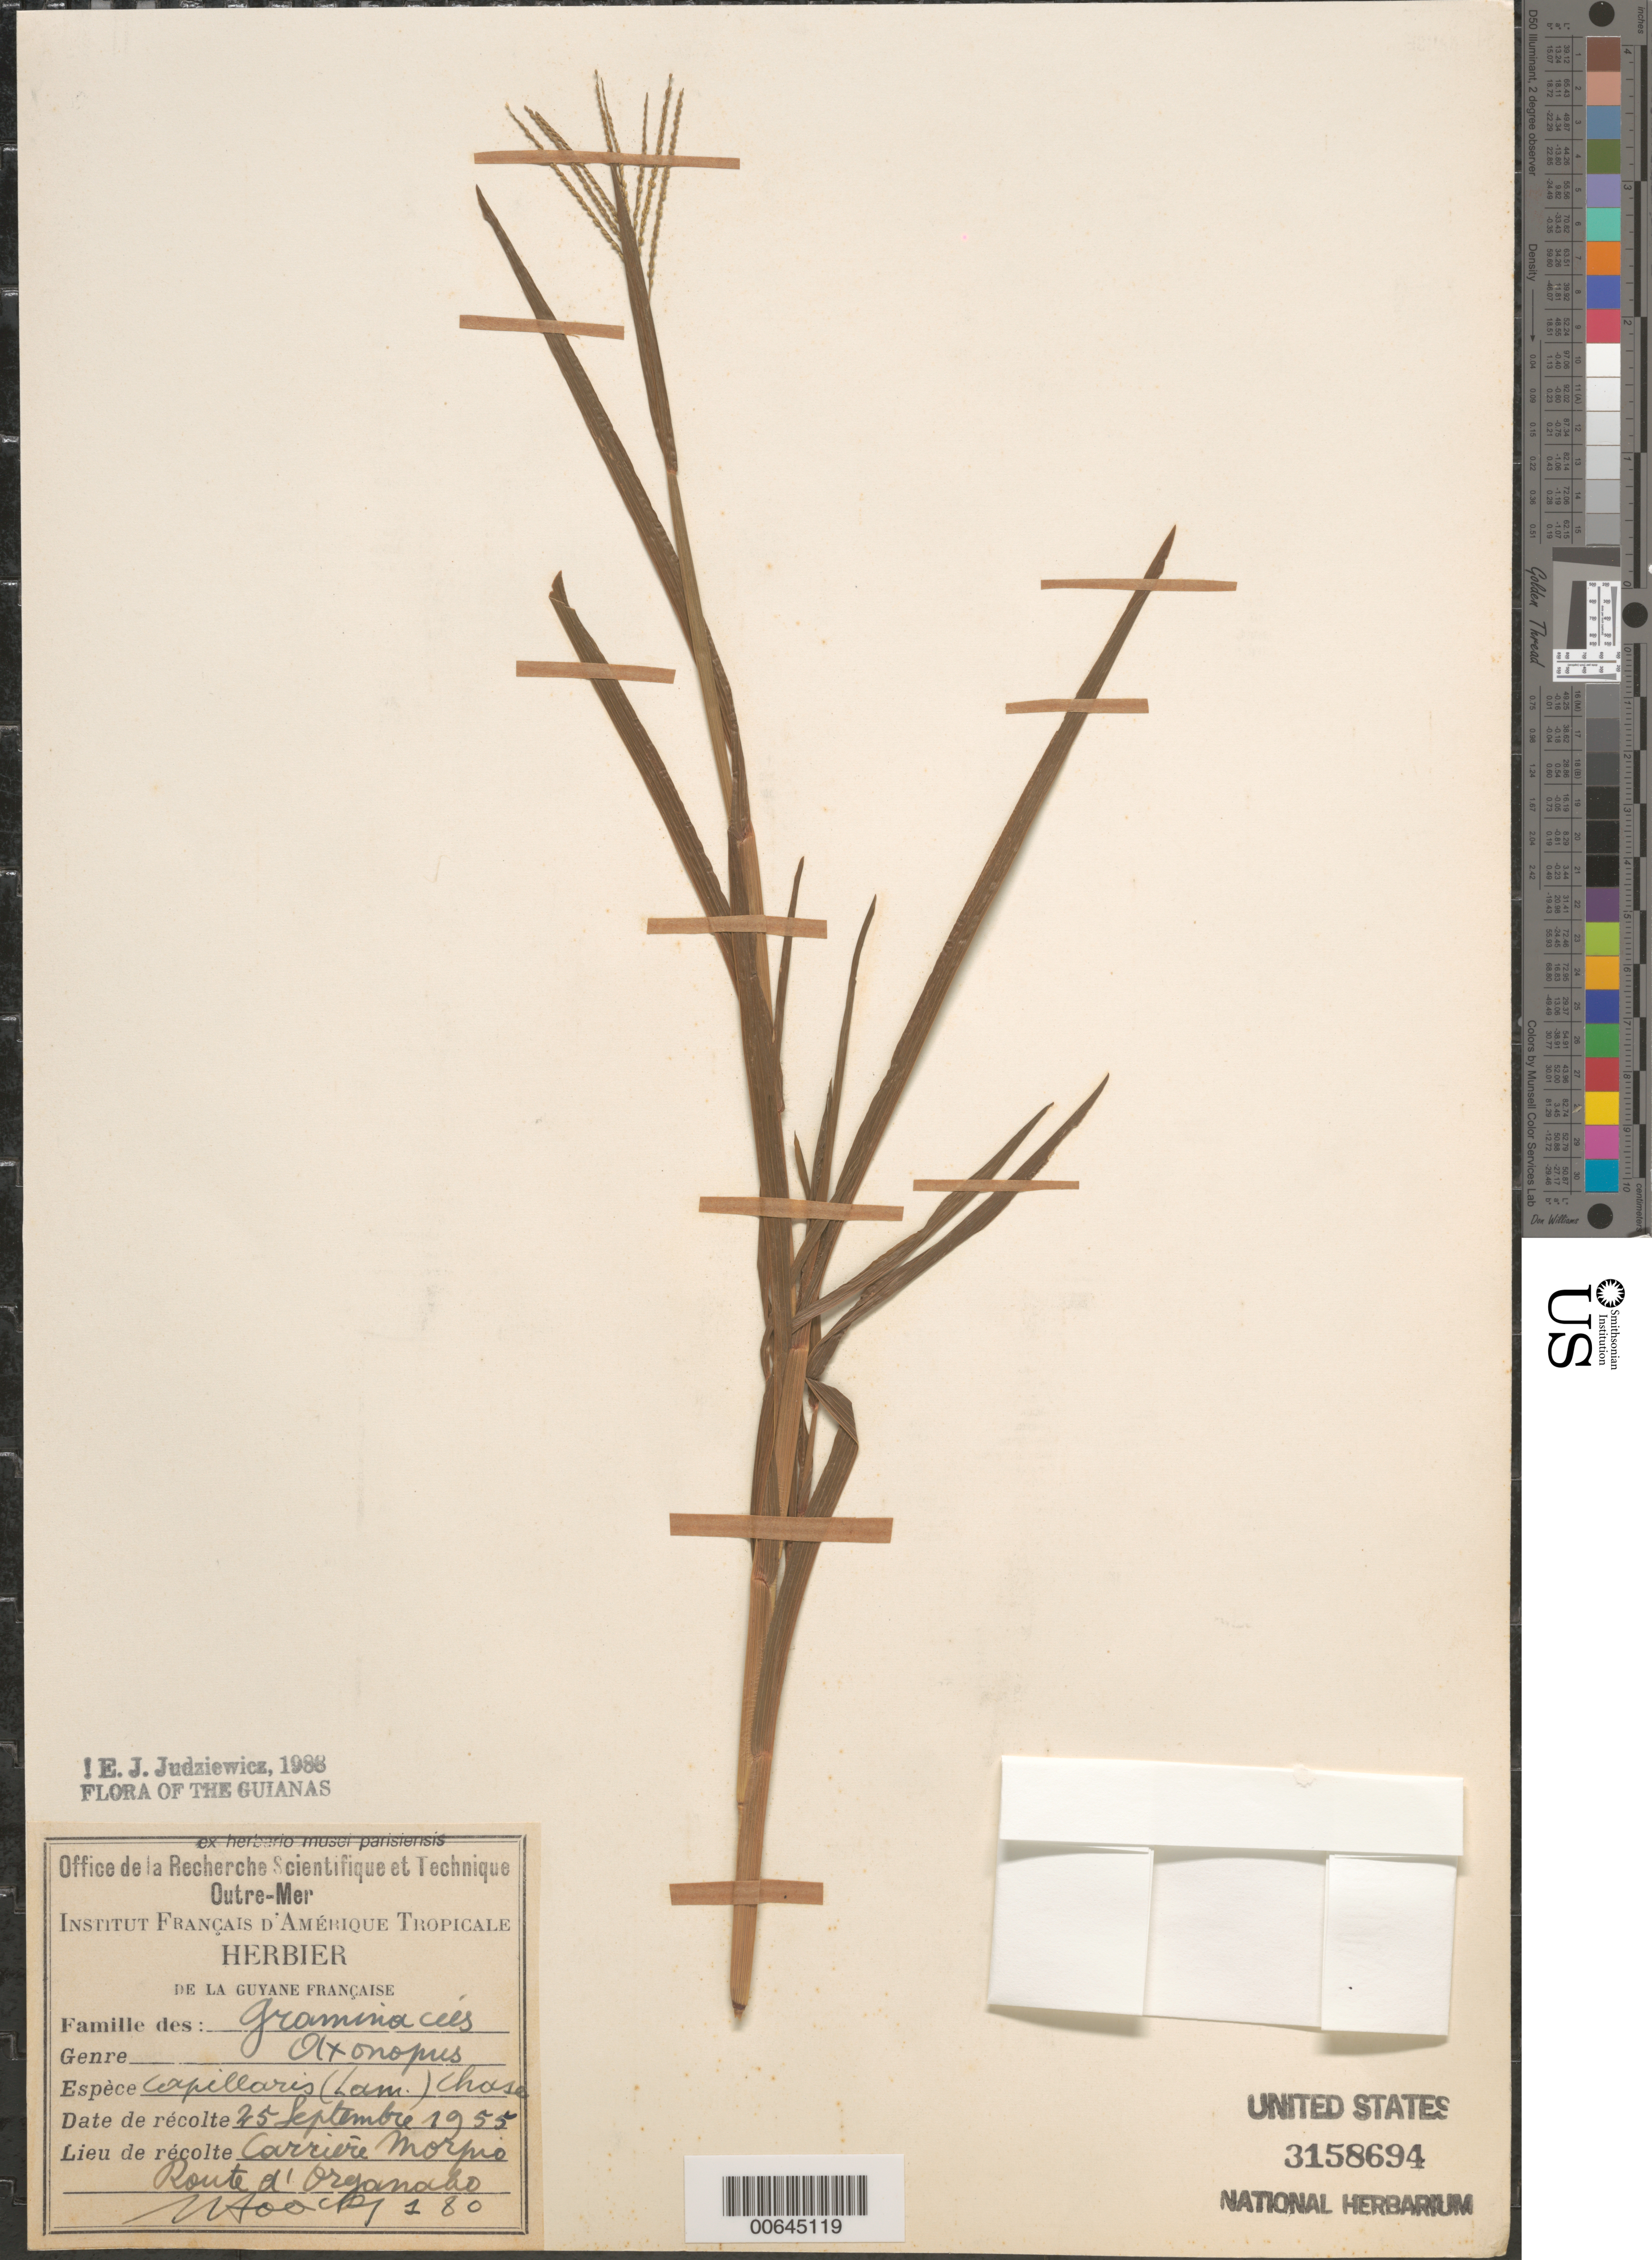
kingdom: Plantae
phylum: Tracheophyta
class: Liliopsida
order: Poales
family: Poaceae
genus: Axonopus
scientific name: Axonopus capillaris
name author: (Lam.) Chase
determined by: Judziewicz, E. J.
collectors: J. Hoock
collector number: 180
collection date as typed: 25-Sep-55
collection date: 1955-09-25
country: French Guiana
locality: Carriere Morpio, Route d' Organabo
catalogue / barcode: US 3158694